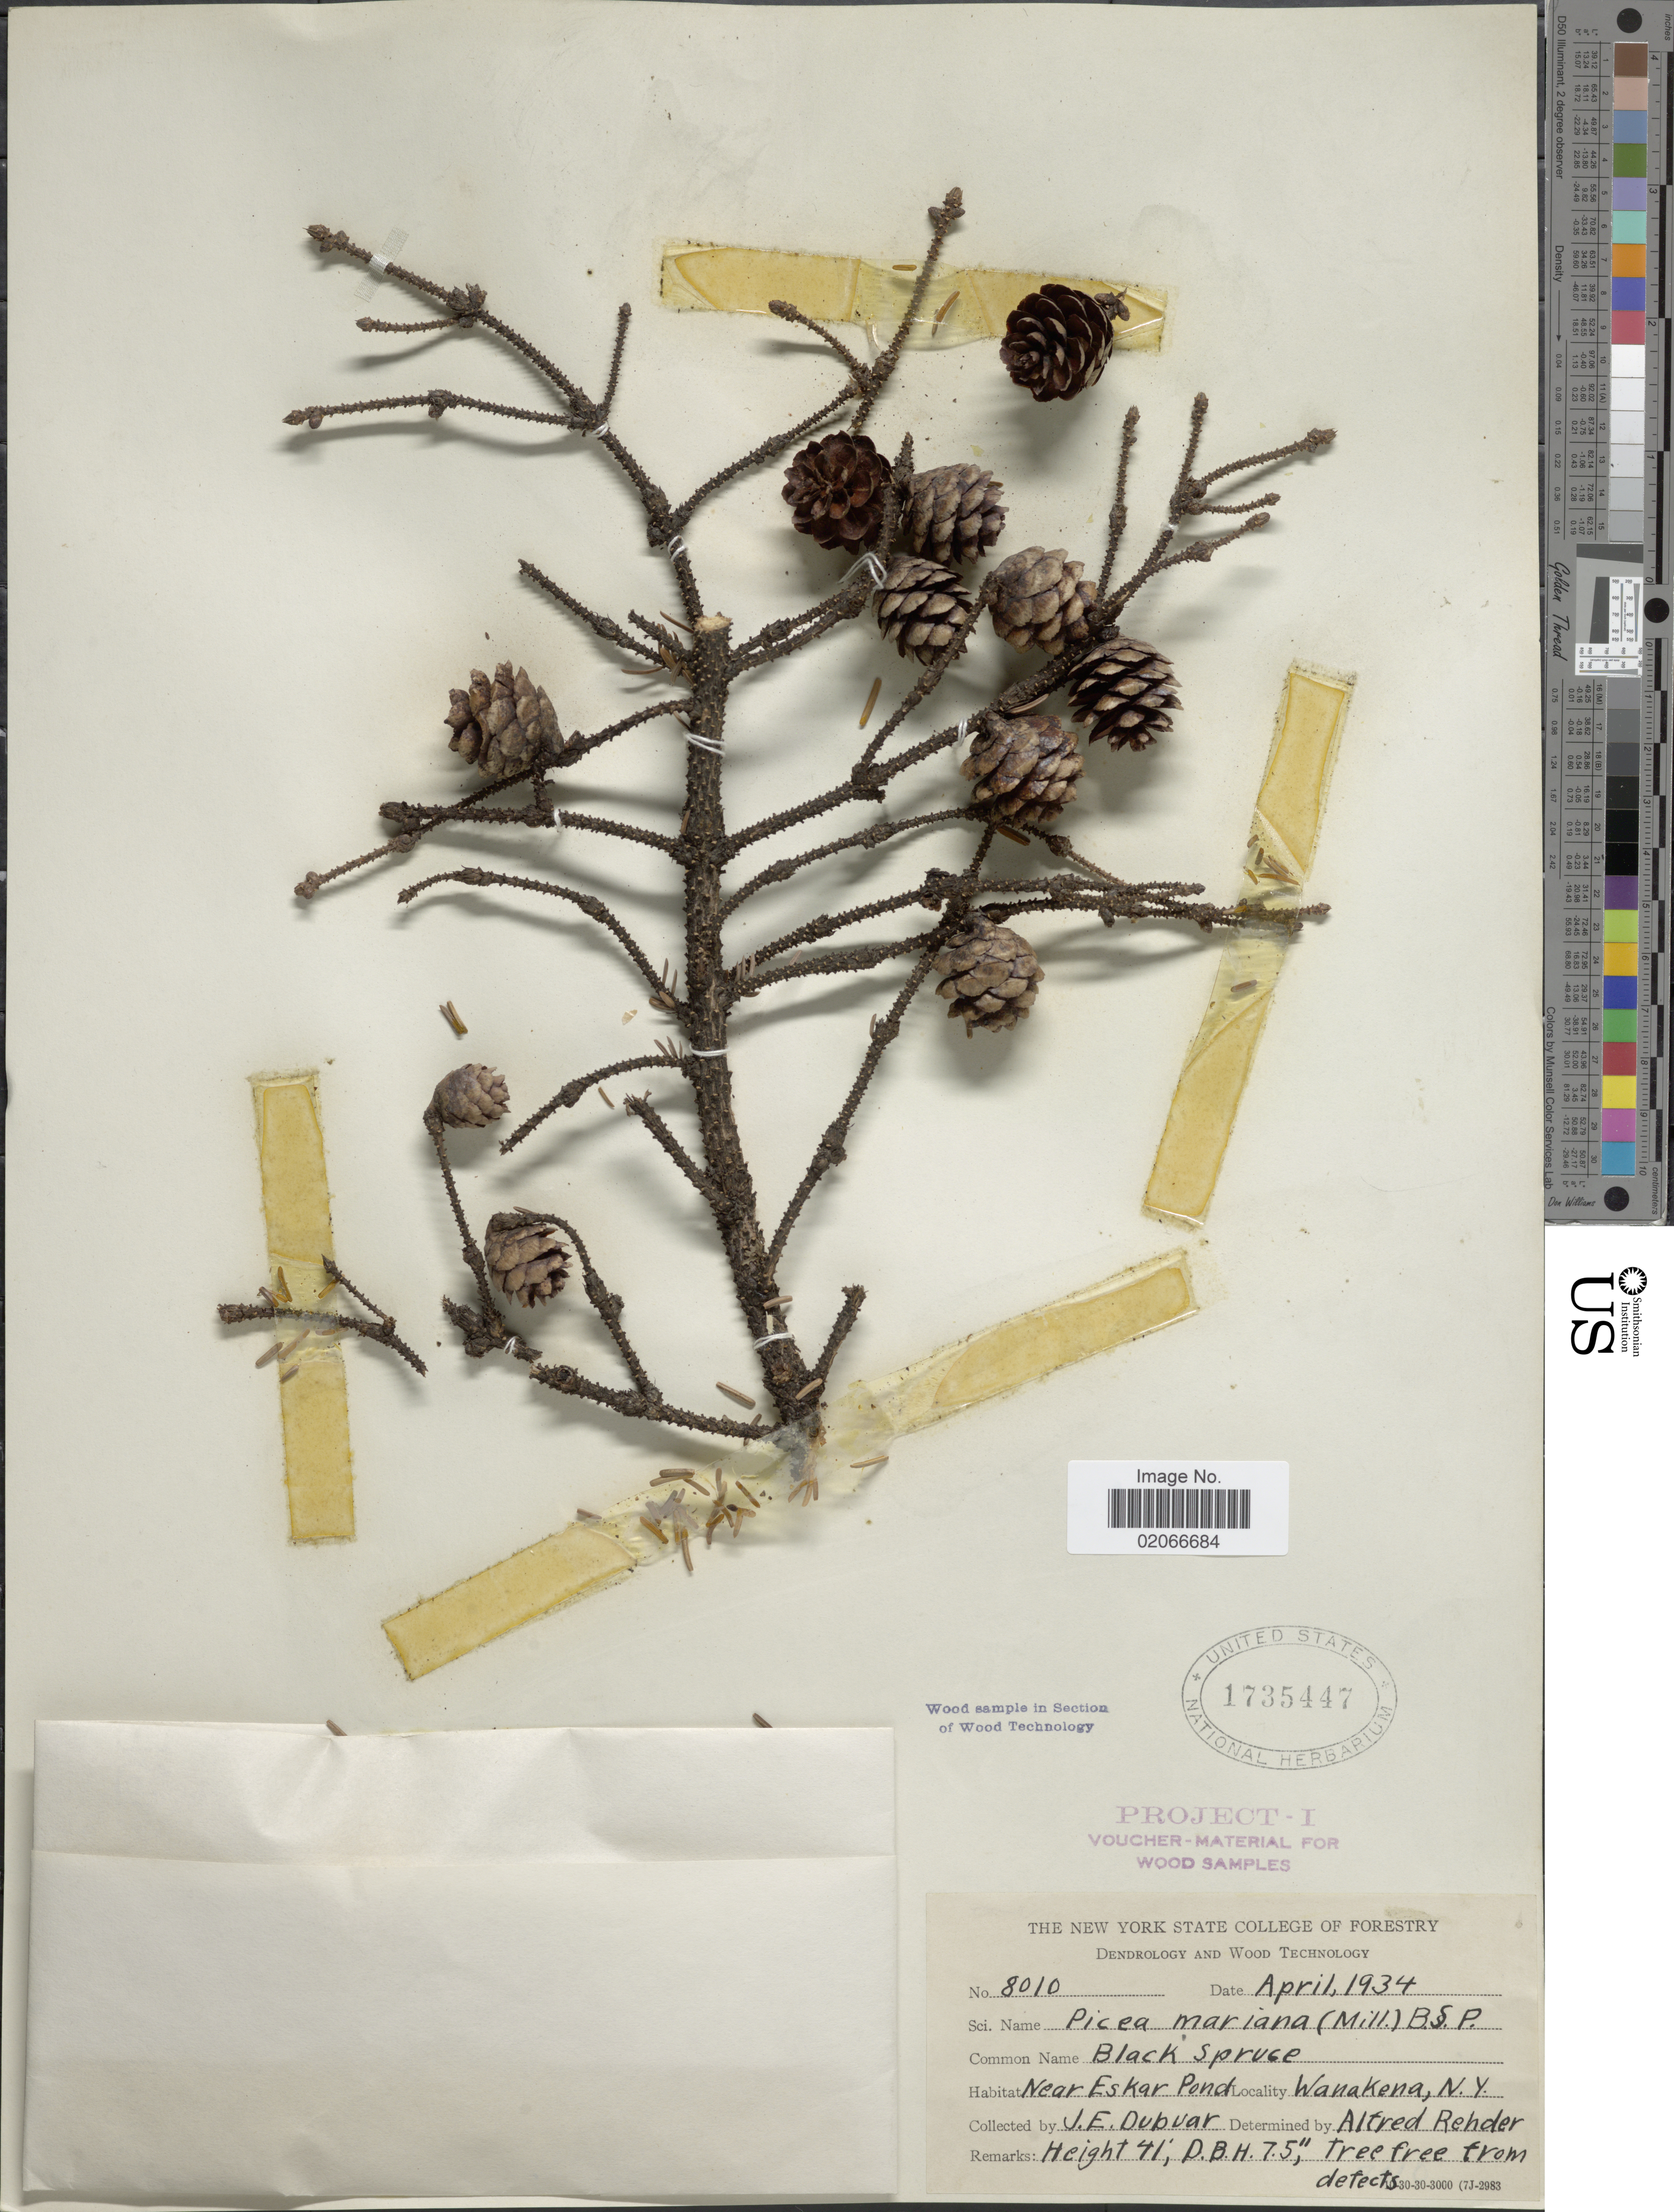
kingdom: Plantae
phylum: Tracheophyta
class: Pinopsida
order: Pinales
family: Pinaceae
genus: Picea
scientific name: Picea mariana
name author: (Mill.) Britton, Stearns & Poggenb.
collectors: J. Dubuar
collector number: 8010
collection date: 1934-04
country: United States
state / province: New York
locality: Near Eskar Pond, Wanakena, N.Y.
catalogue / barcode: US 1735447